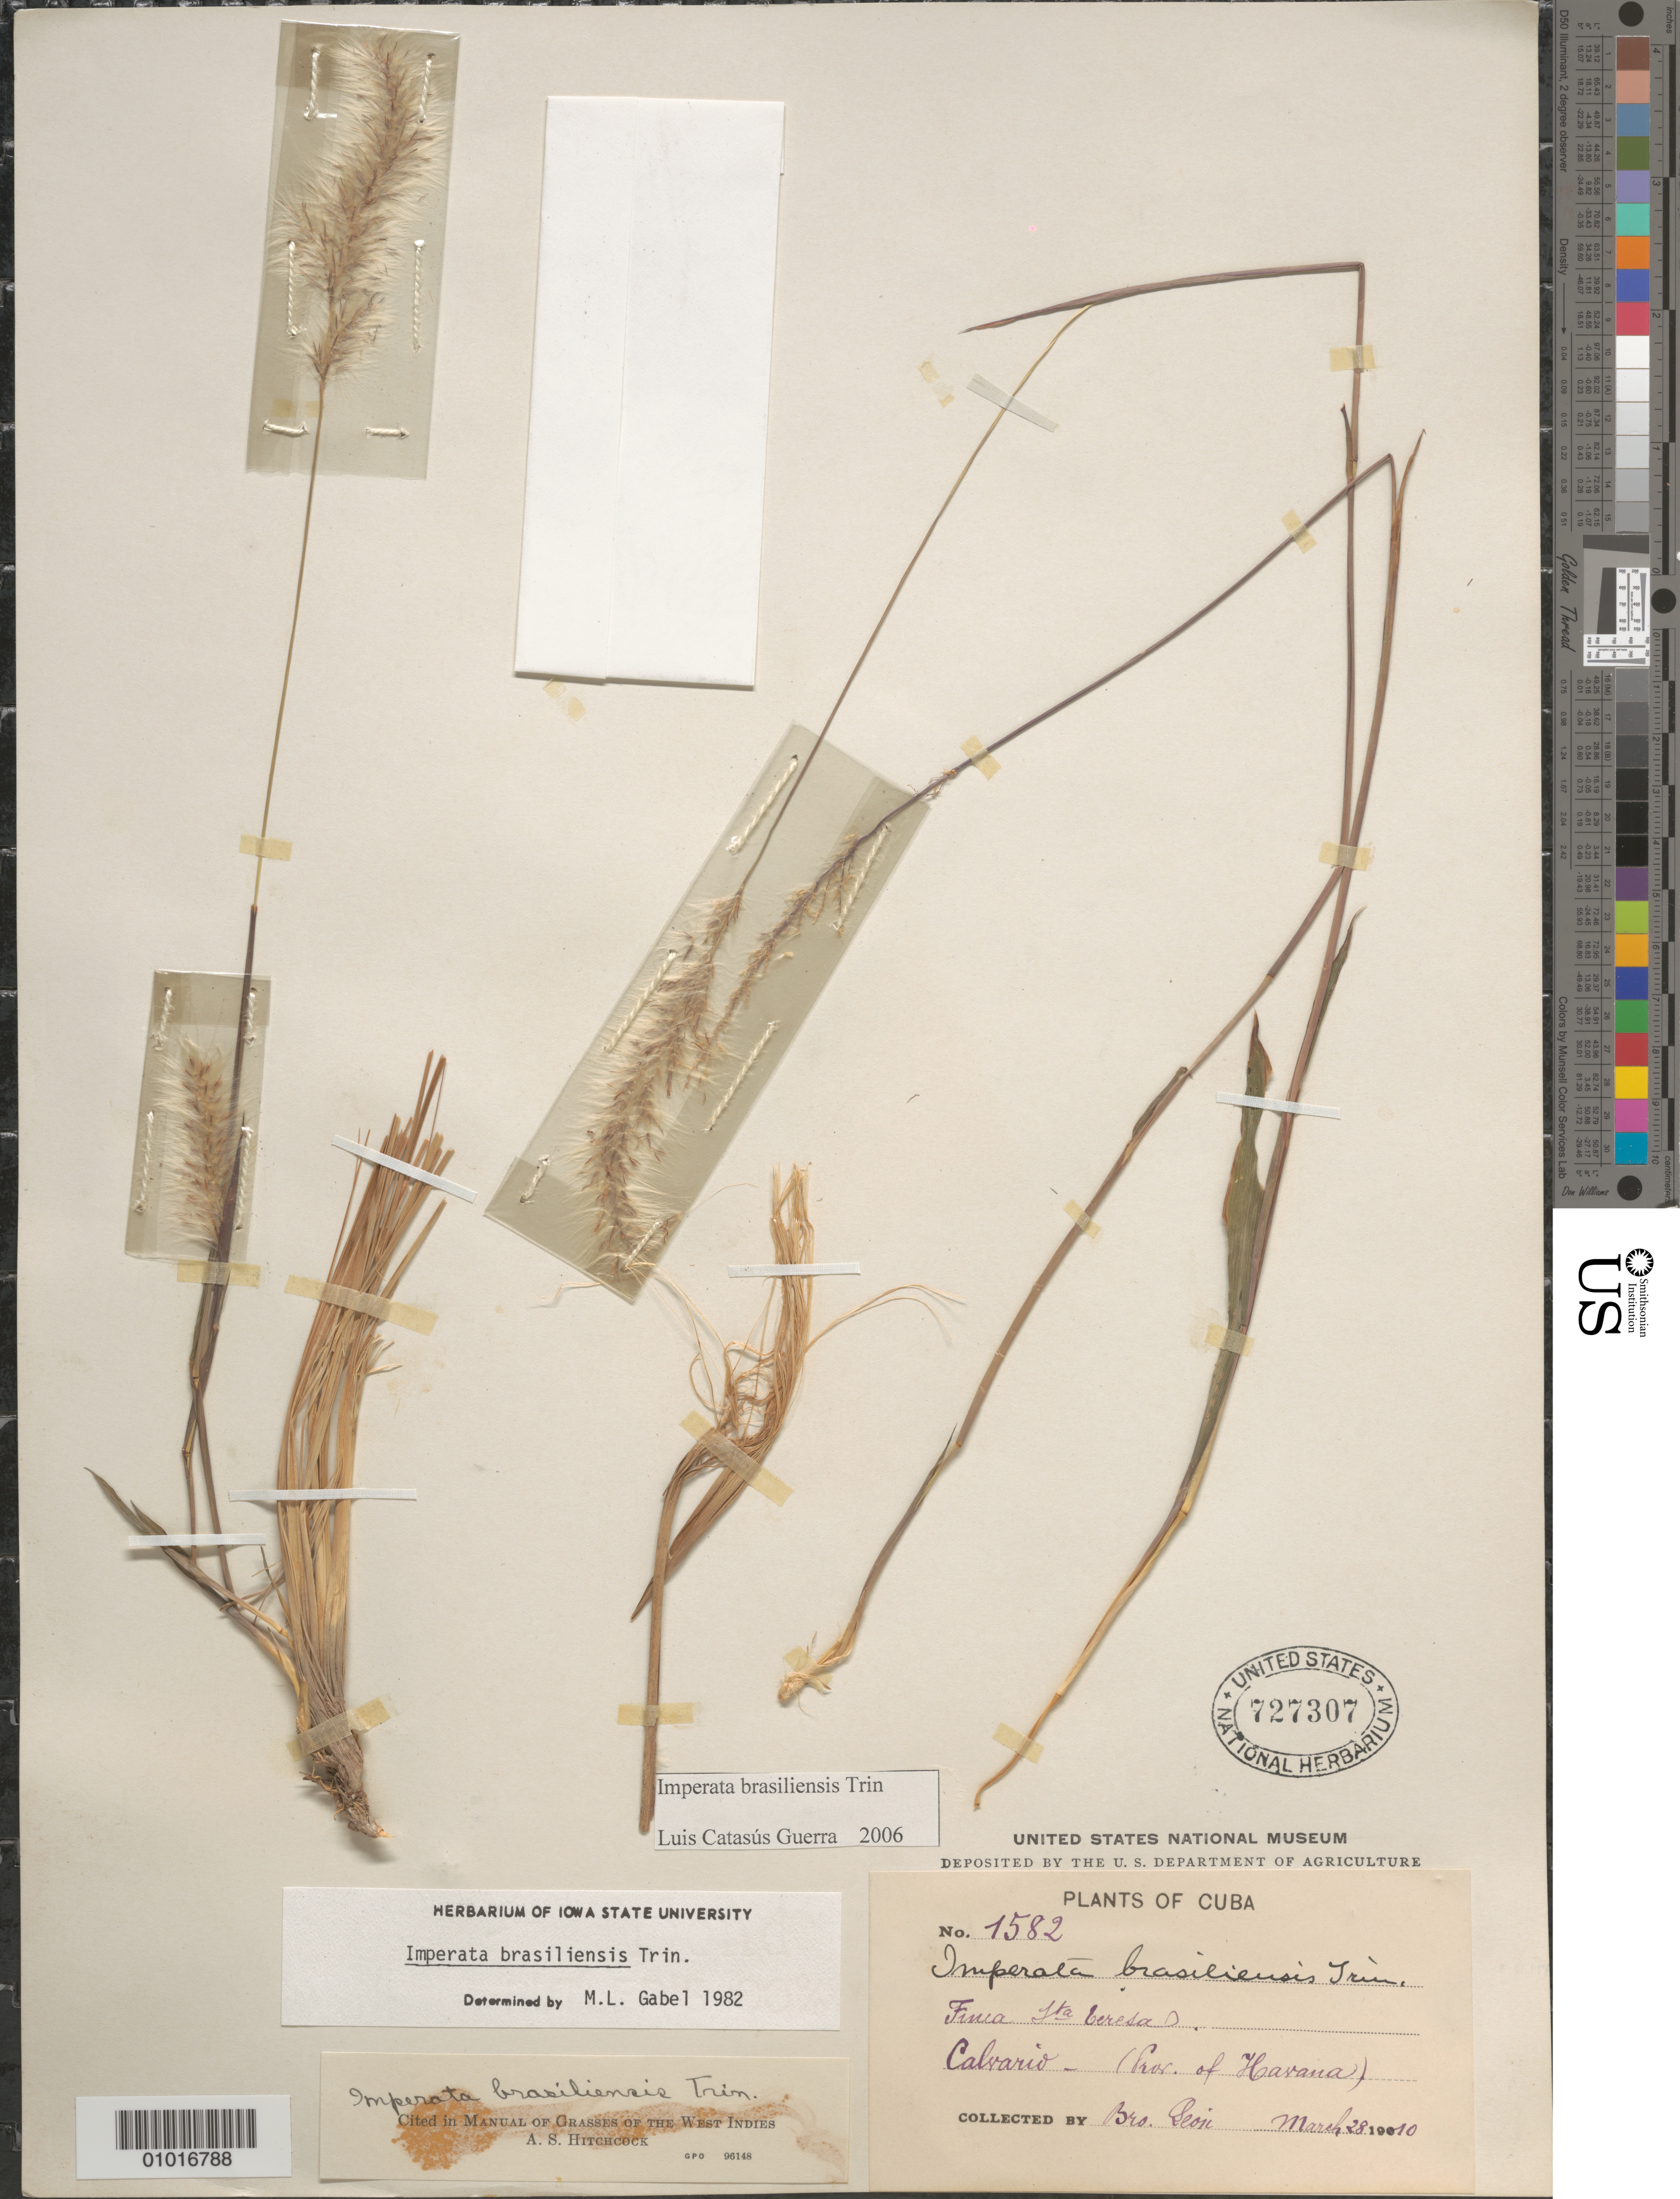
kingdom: Plantae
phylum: Tracheophyta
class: Liliopsida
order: Poales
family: Poaceae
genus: Imperata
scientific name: Imperata brasiliensis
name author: Trin.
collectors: Bro. León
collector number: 1582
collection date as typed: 28 Mar 1910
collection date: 1910-03-28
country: Cuba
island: Cuba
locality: Finca beresa, Calvario (prov of Havana)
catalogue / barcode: US 727307